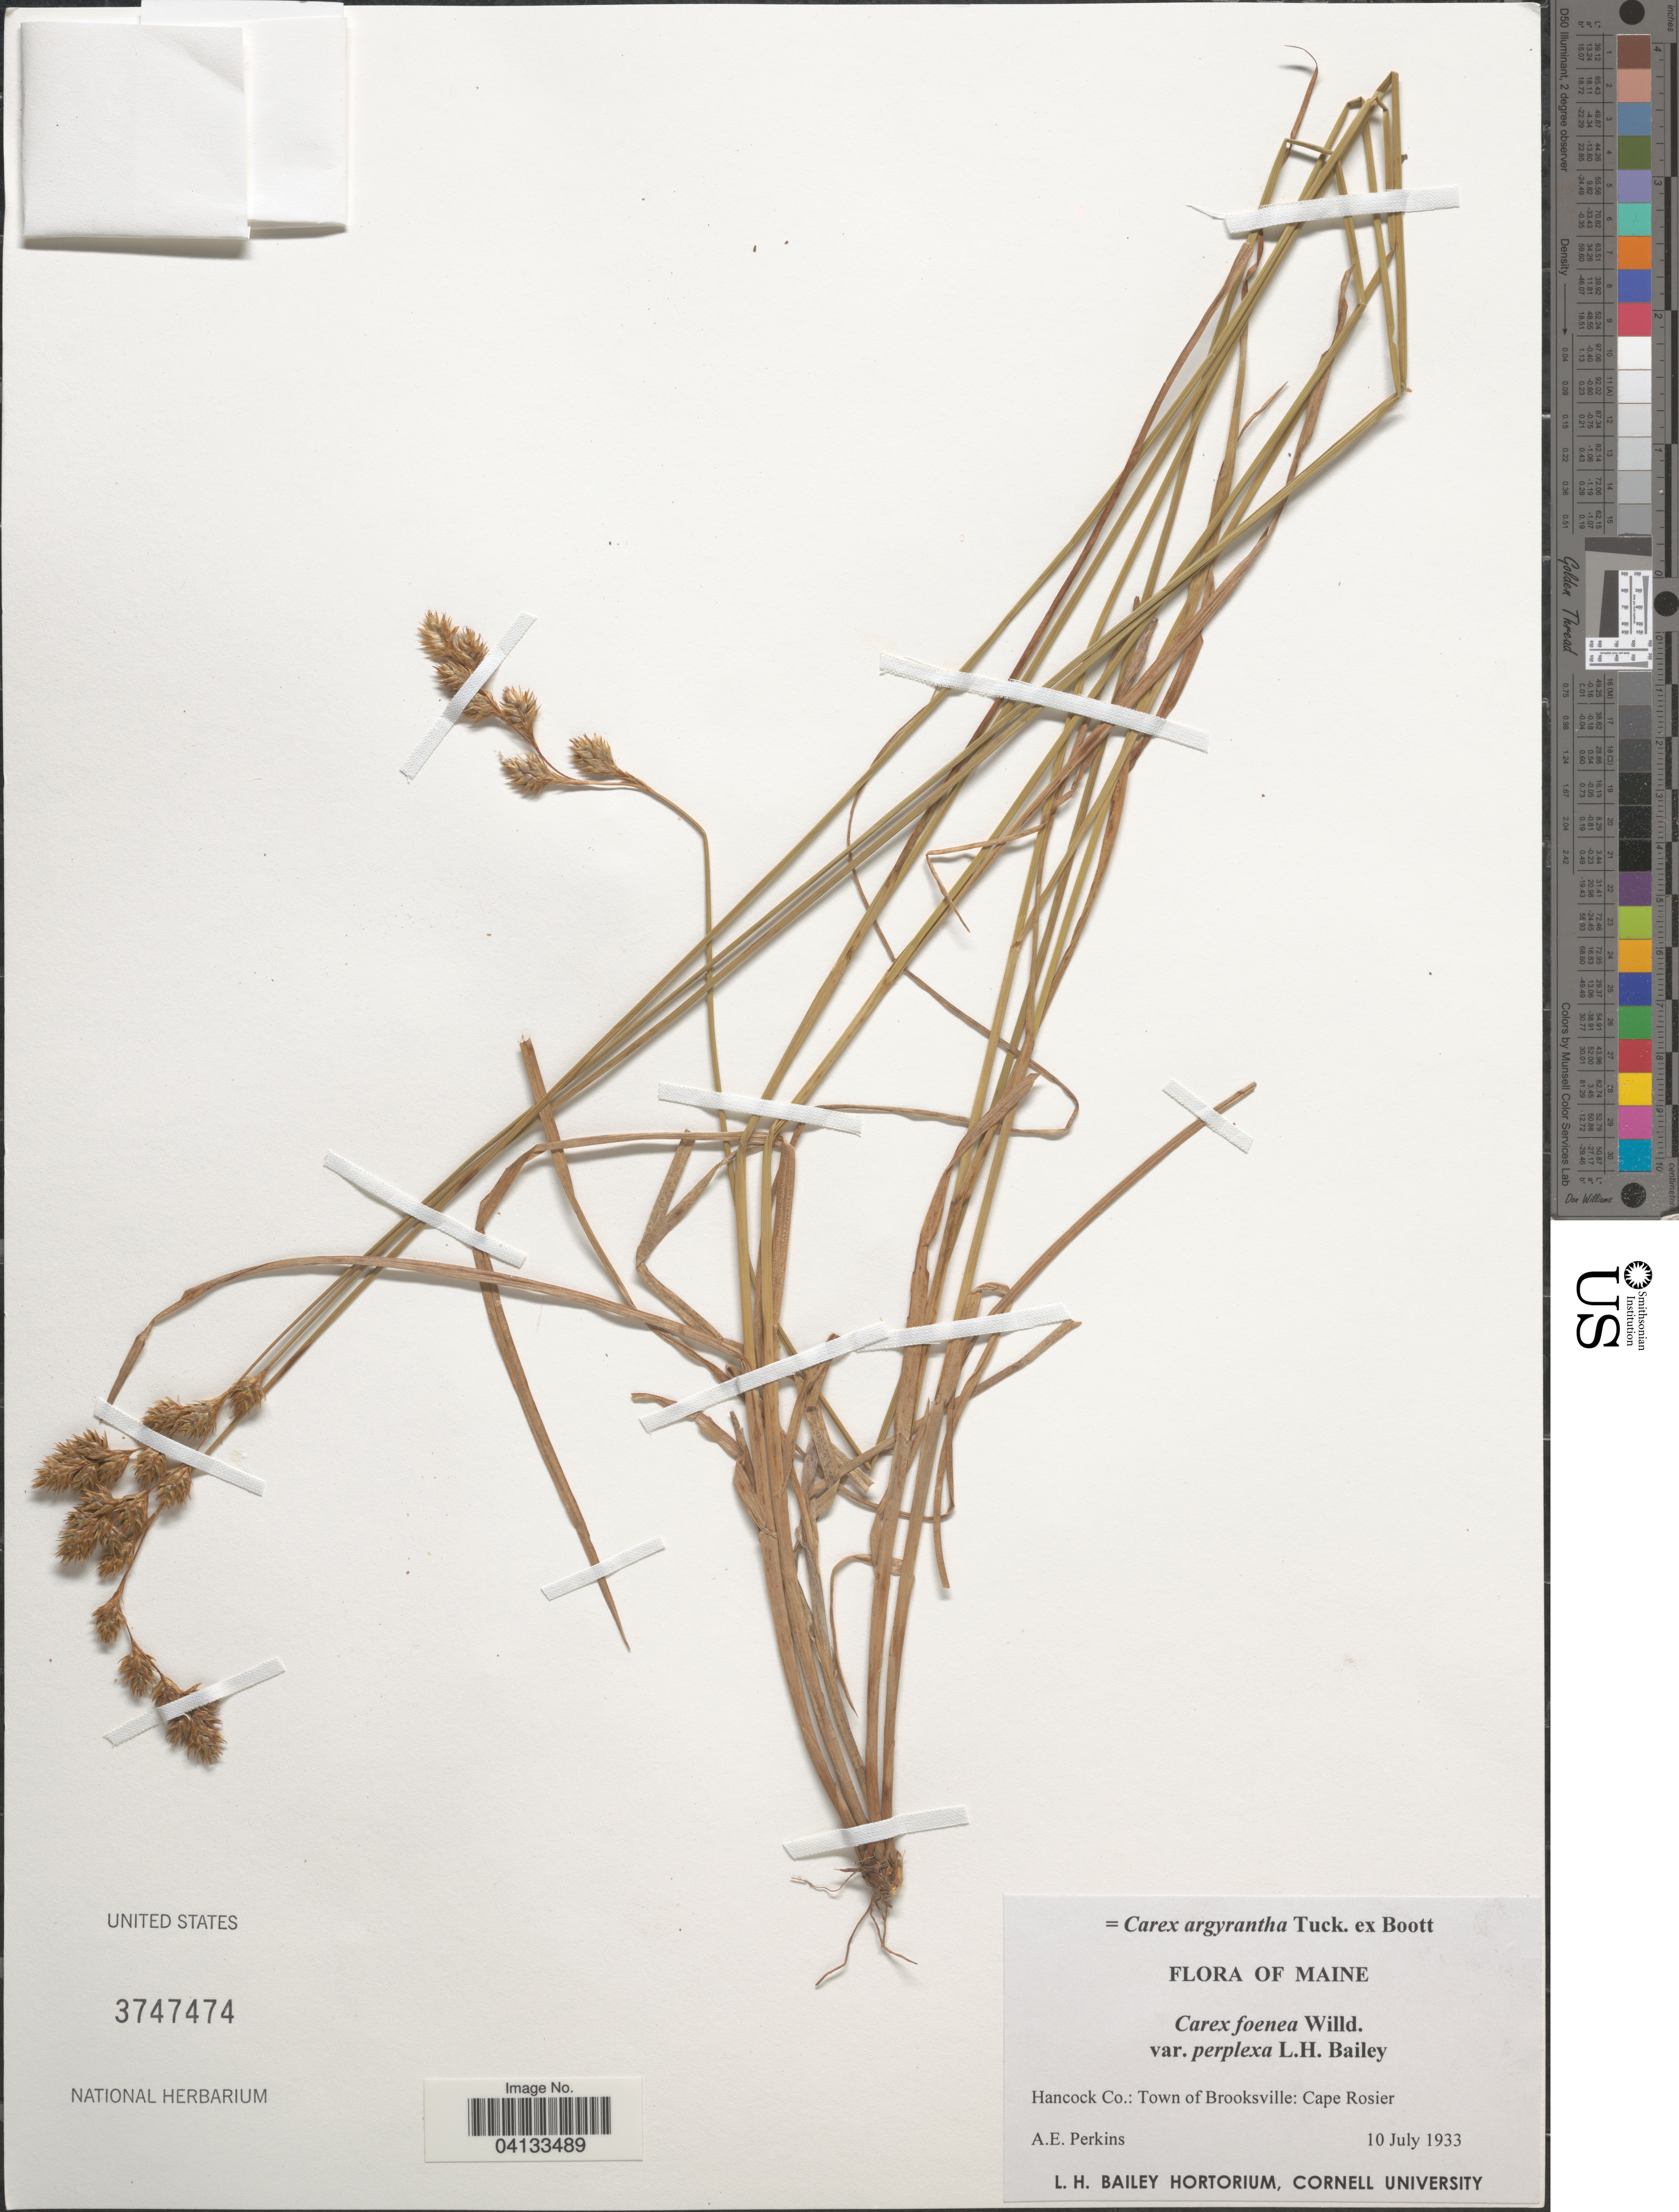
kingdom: Plantae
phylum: Tracheophyta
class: Liliopsida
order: Poales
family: Cyperaceae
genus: Carex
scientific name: Carex foenea var. perplexa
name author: L.H. Bailey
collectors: A. E. Perkins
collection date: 1933-07-10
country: United States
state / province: Maine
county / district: Hancock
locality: Hancock Co.: Town of Brooksville: Cape Rosier.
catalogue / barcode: US 3747474